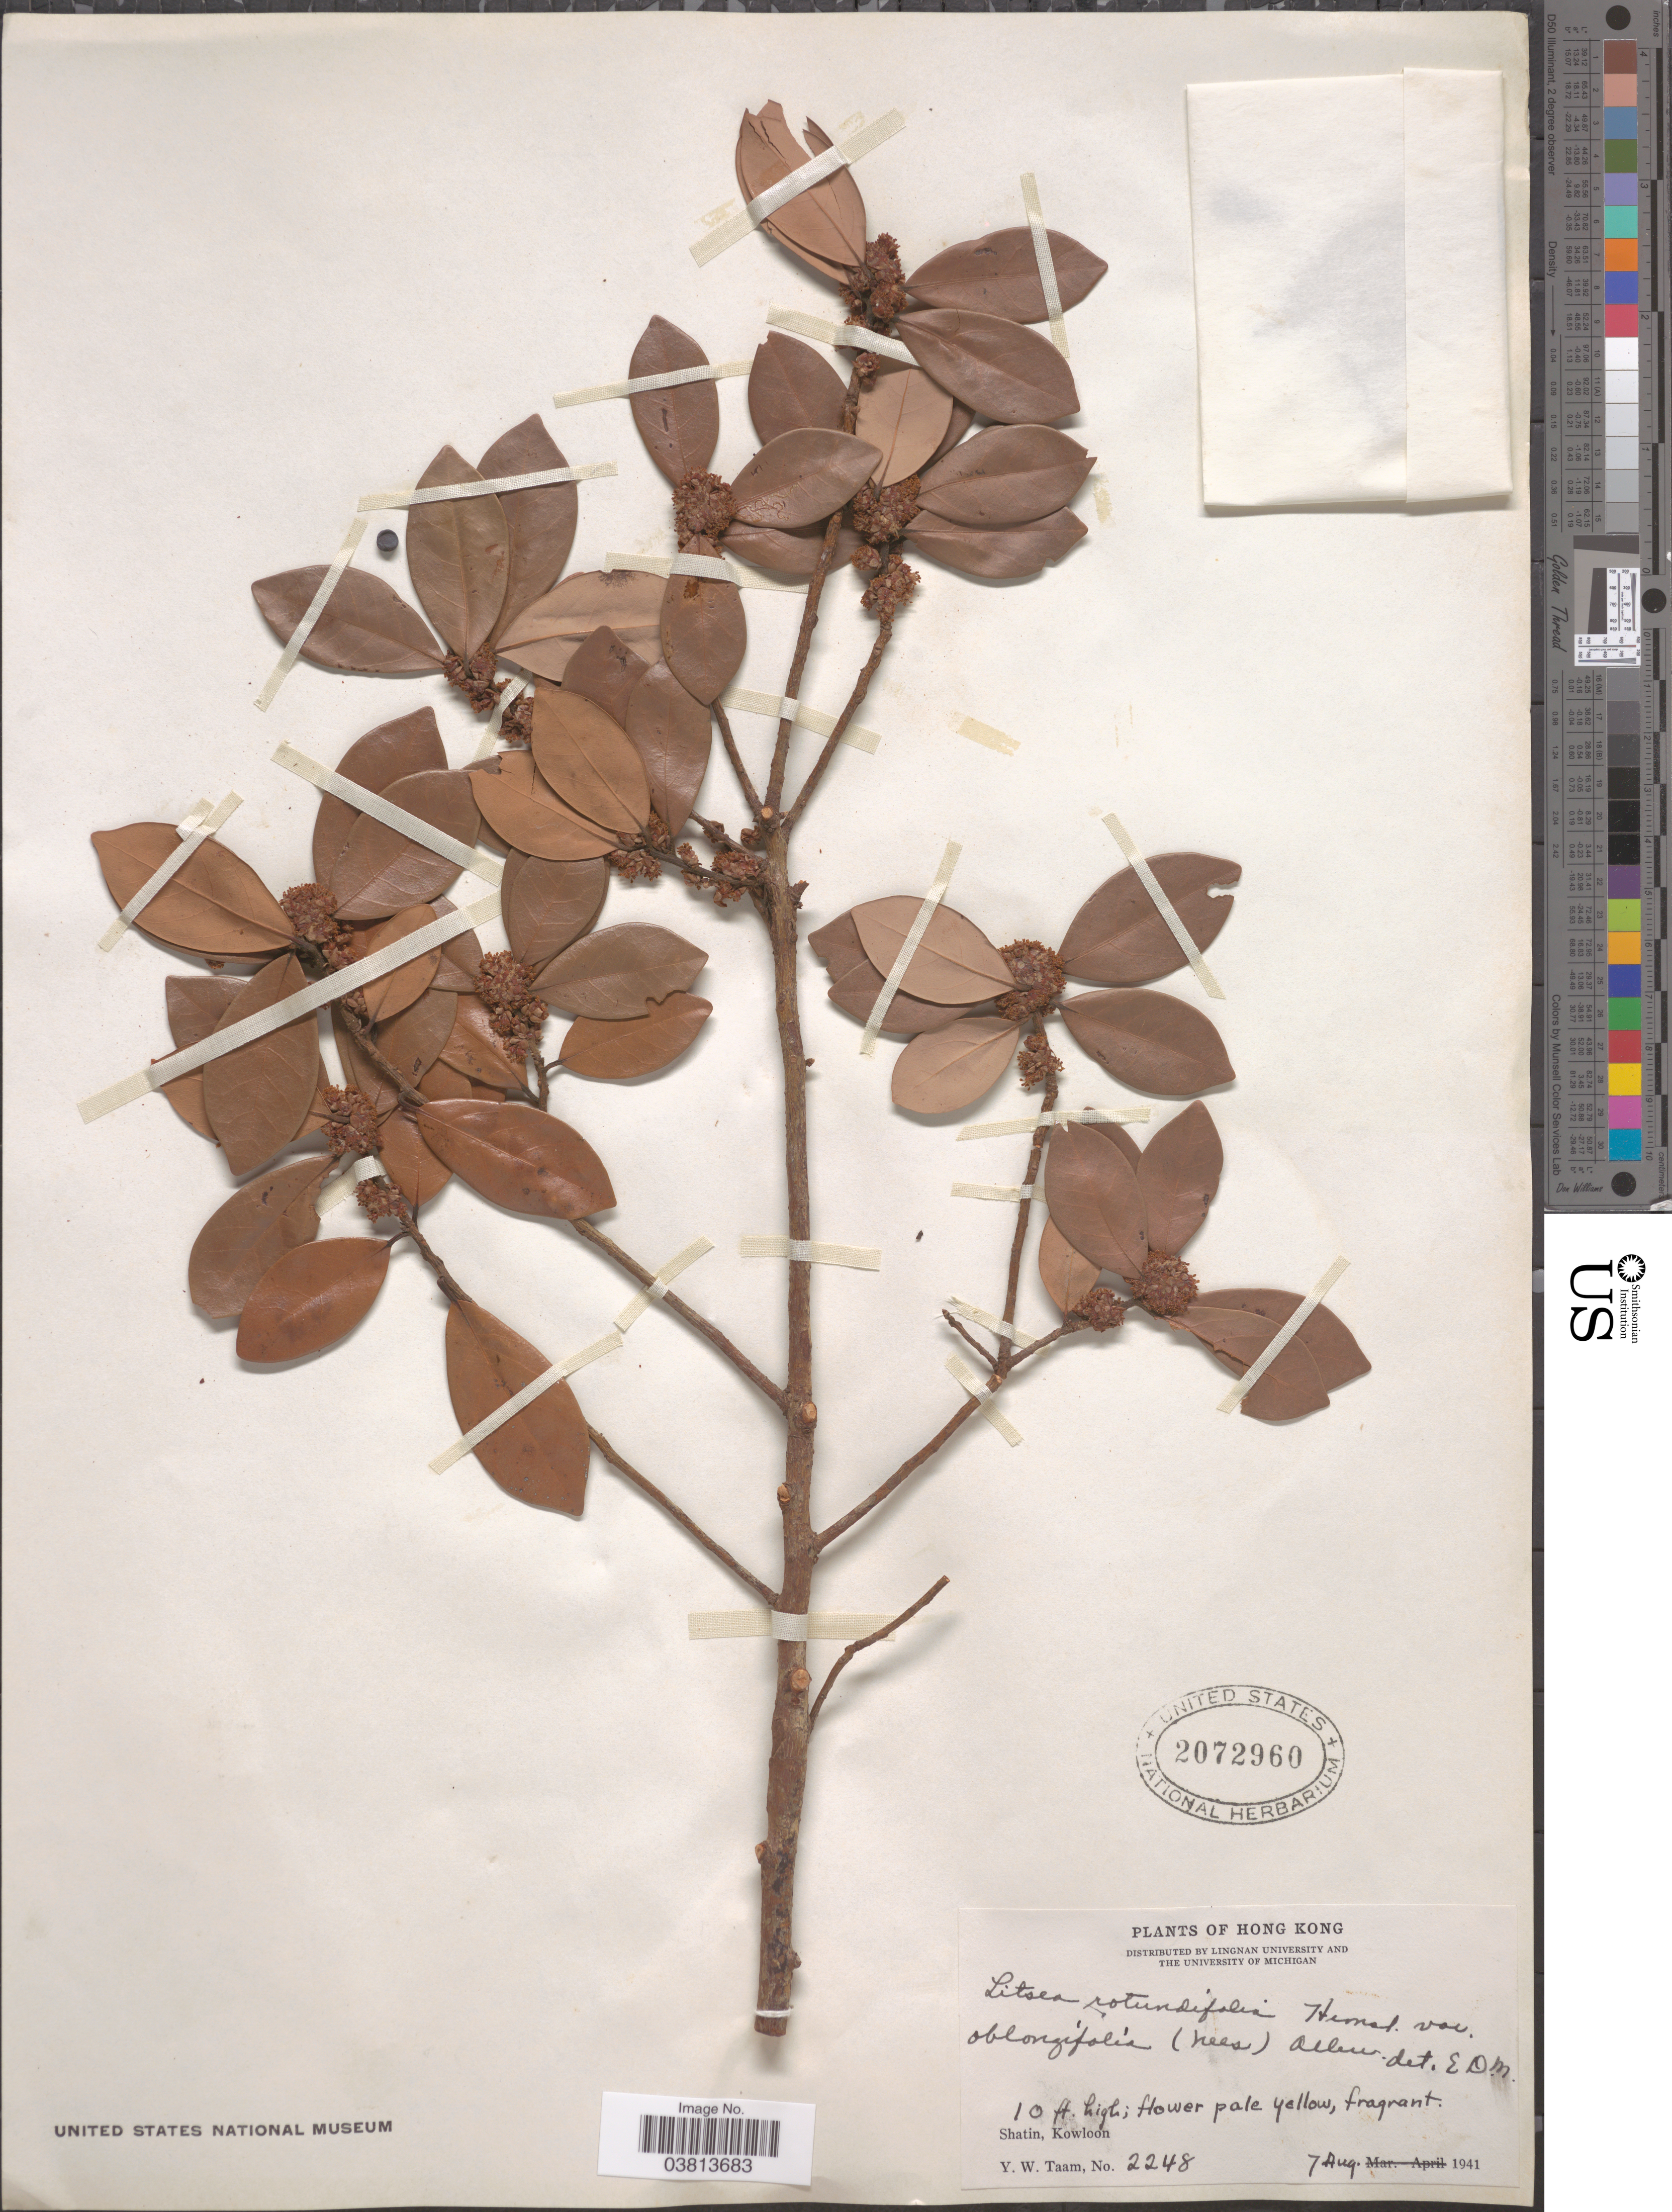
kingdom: Plantae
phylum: Tracheophyta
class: Magnoliopsida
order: Laurales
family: Lauraceae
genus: Litsea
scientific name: Litsea rotundifolia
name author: Hemsl.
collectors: Y. W. Taam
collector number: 2248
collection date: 1941-08-07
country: China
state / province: Hong Kong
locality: Shatin, Kowloon.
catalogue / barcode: US 2072960